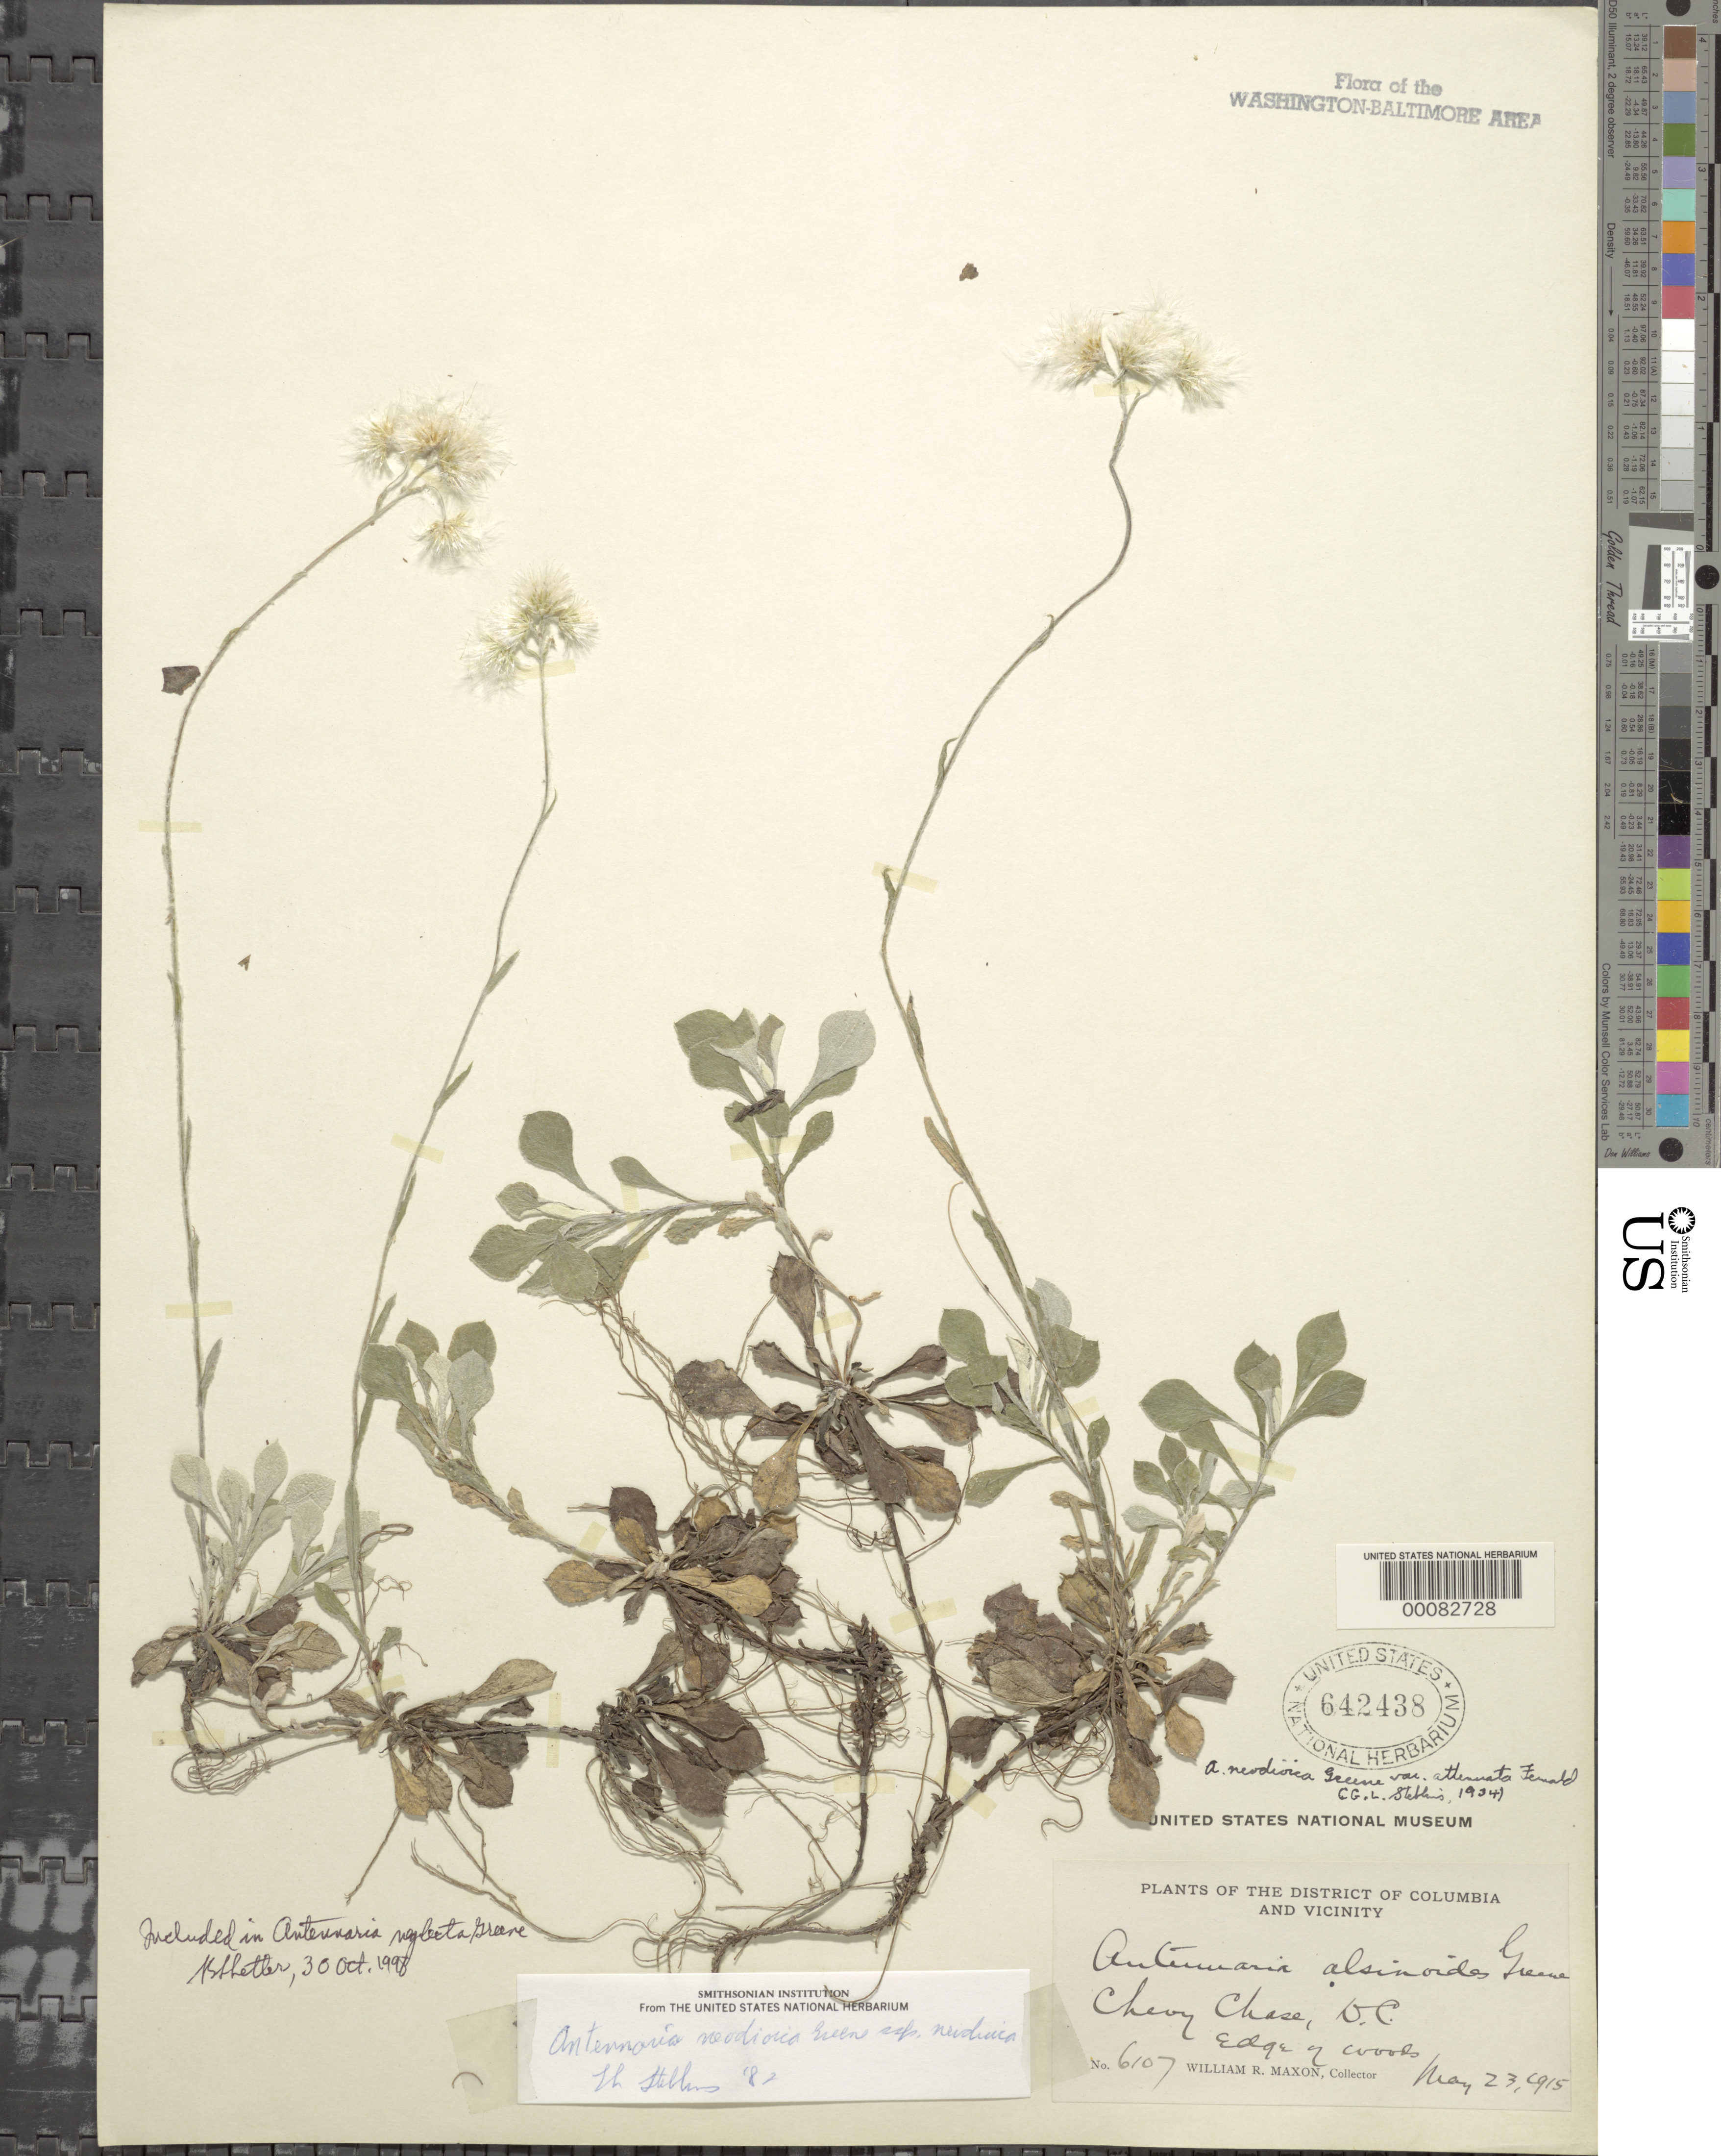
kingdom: Plantae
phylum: Tracheophyta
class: Magnoliopsida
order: Asterales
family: Asteraceae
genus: Antennaria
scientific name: Antennaria neglecta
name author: Greene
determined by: Shetler, Stanwyn G., (US), NMNH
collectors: W. R. Maxon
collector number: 6107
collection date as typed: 23 May 1915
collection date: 1915-05-23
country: United States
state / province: District of Columbia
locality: Chevy Chase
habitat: Edge of woods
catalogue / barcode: US 642438